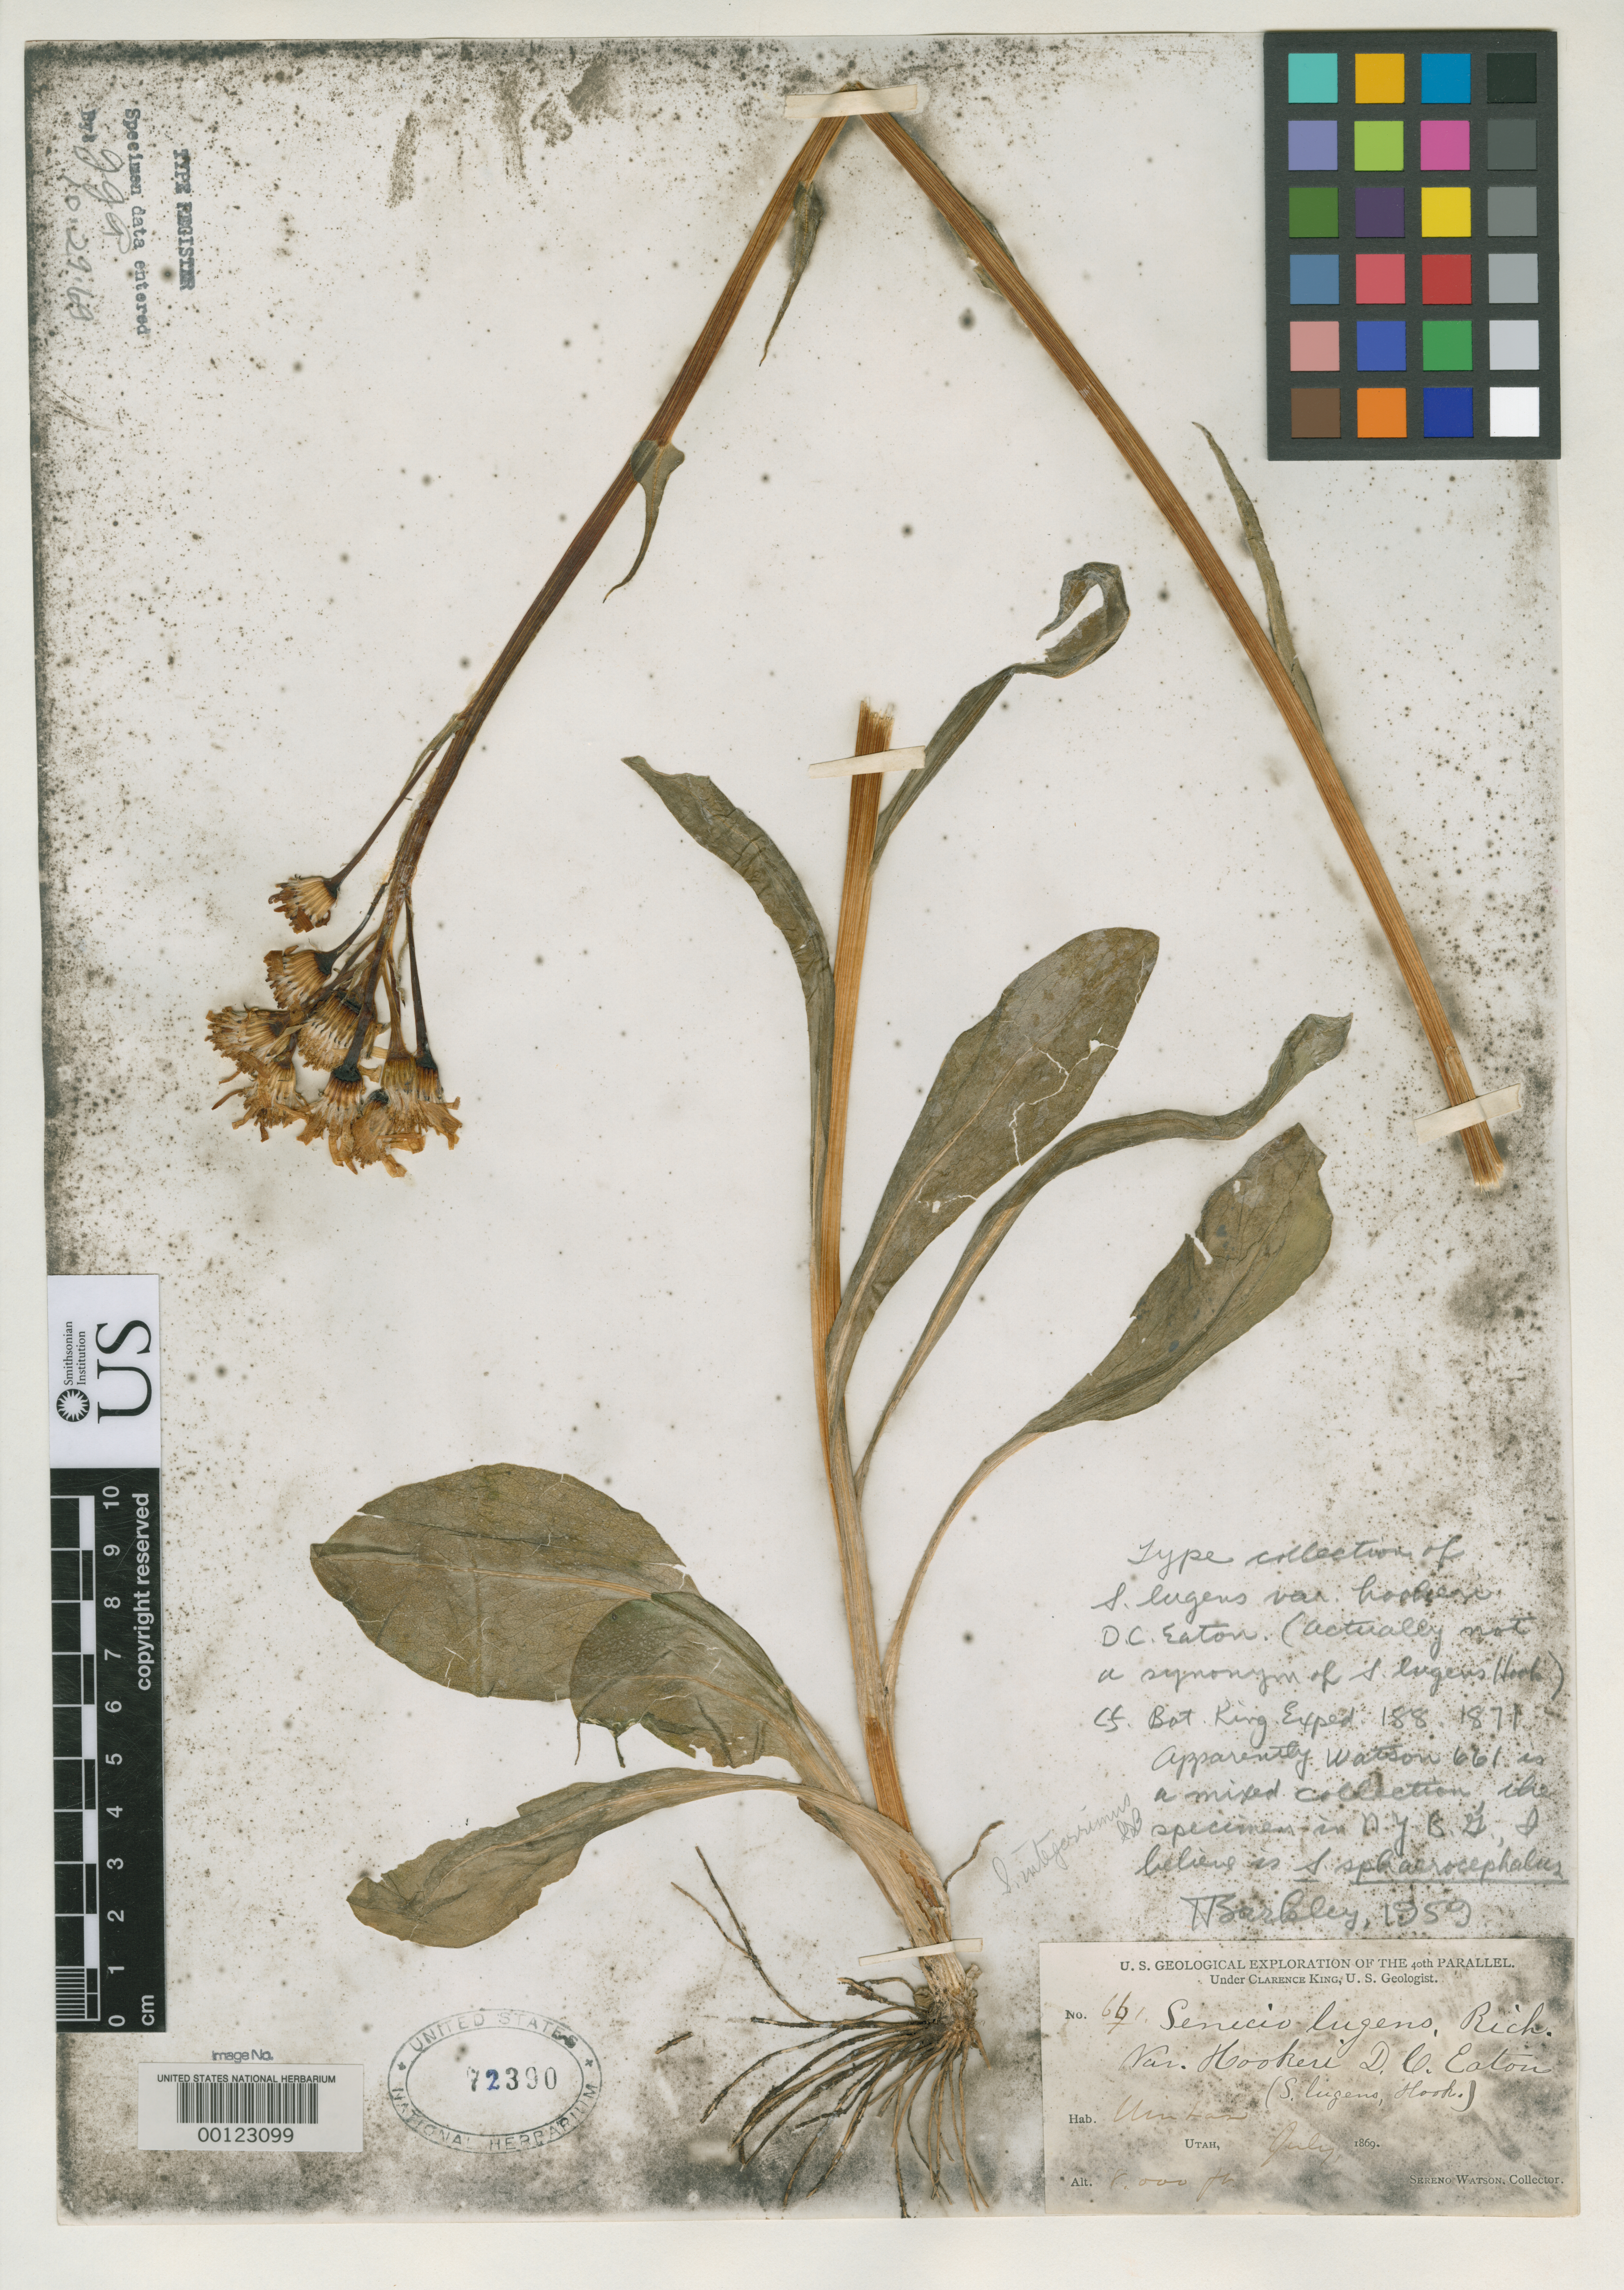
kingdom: Plantae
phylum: Tracheophyta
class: Magnoliopsida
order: Asterales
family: Asteraceae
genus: Senecio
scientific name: Senecio lugens var. hookeri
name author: D.C. Eaton in C. King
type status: Isolectotype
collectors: S. Watson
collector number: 661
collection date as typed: Jul 1869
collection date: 1869-07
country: United States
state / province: Utah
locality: Uintas.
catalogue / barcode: US 72390